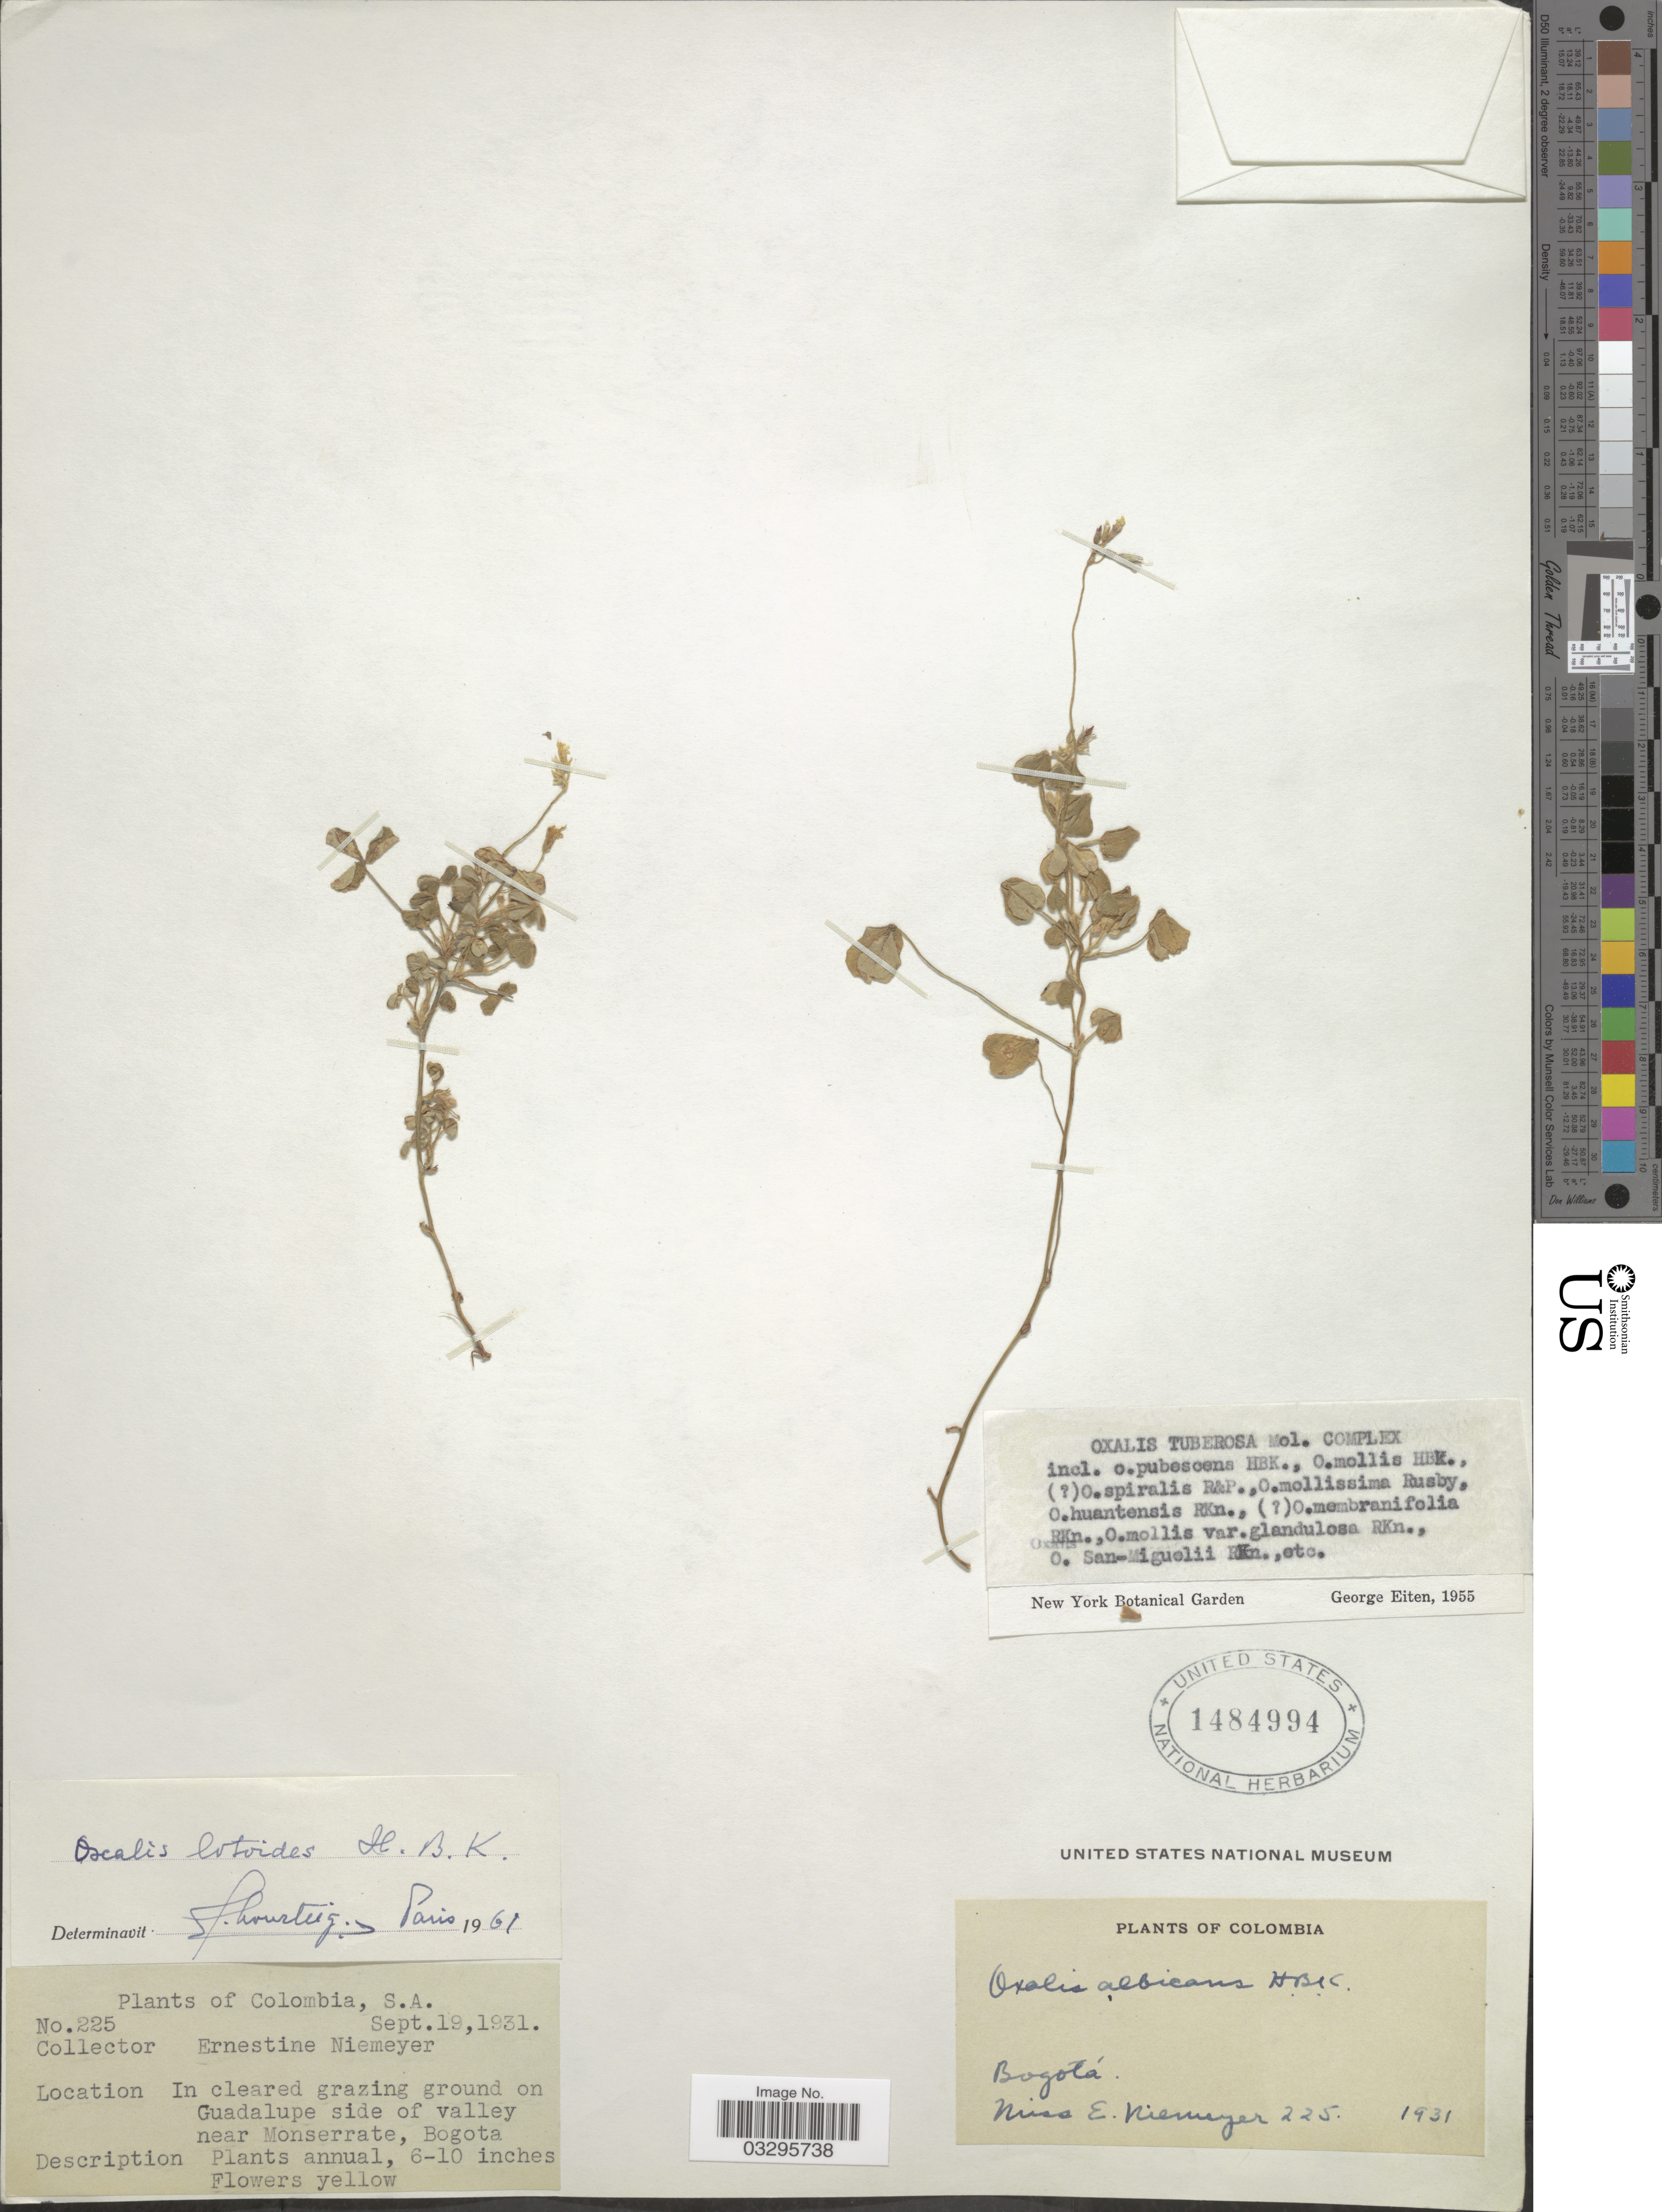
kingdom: Plantae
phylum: Tracheophyta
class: Magnoliopsida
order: Oxalidales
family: Oxalidaceae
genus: Oxalis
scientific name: Oxalis lotoides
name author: Kunth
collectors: E. H. Niemeyer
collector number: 225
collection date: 1931-09-19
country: Colombia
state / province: Bogota D.C.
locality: In cleared grazing ground on Guadalupe side of valley near Monserrate, Bogotá.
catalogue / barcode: US 1484994